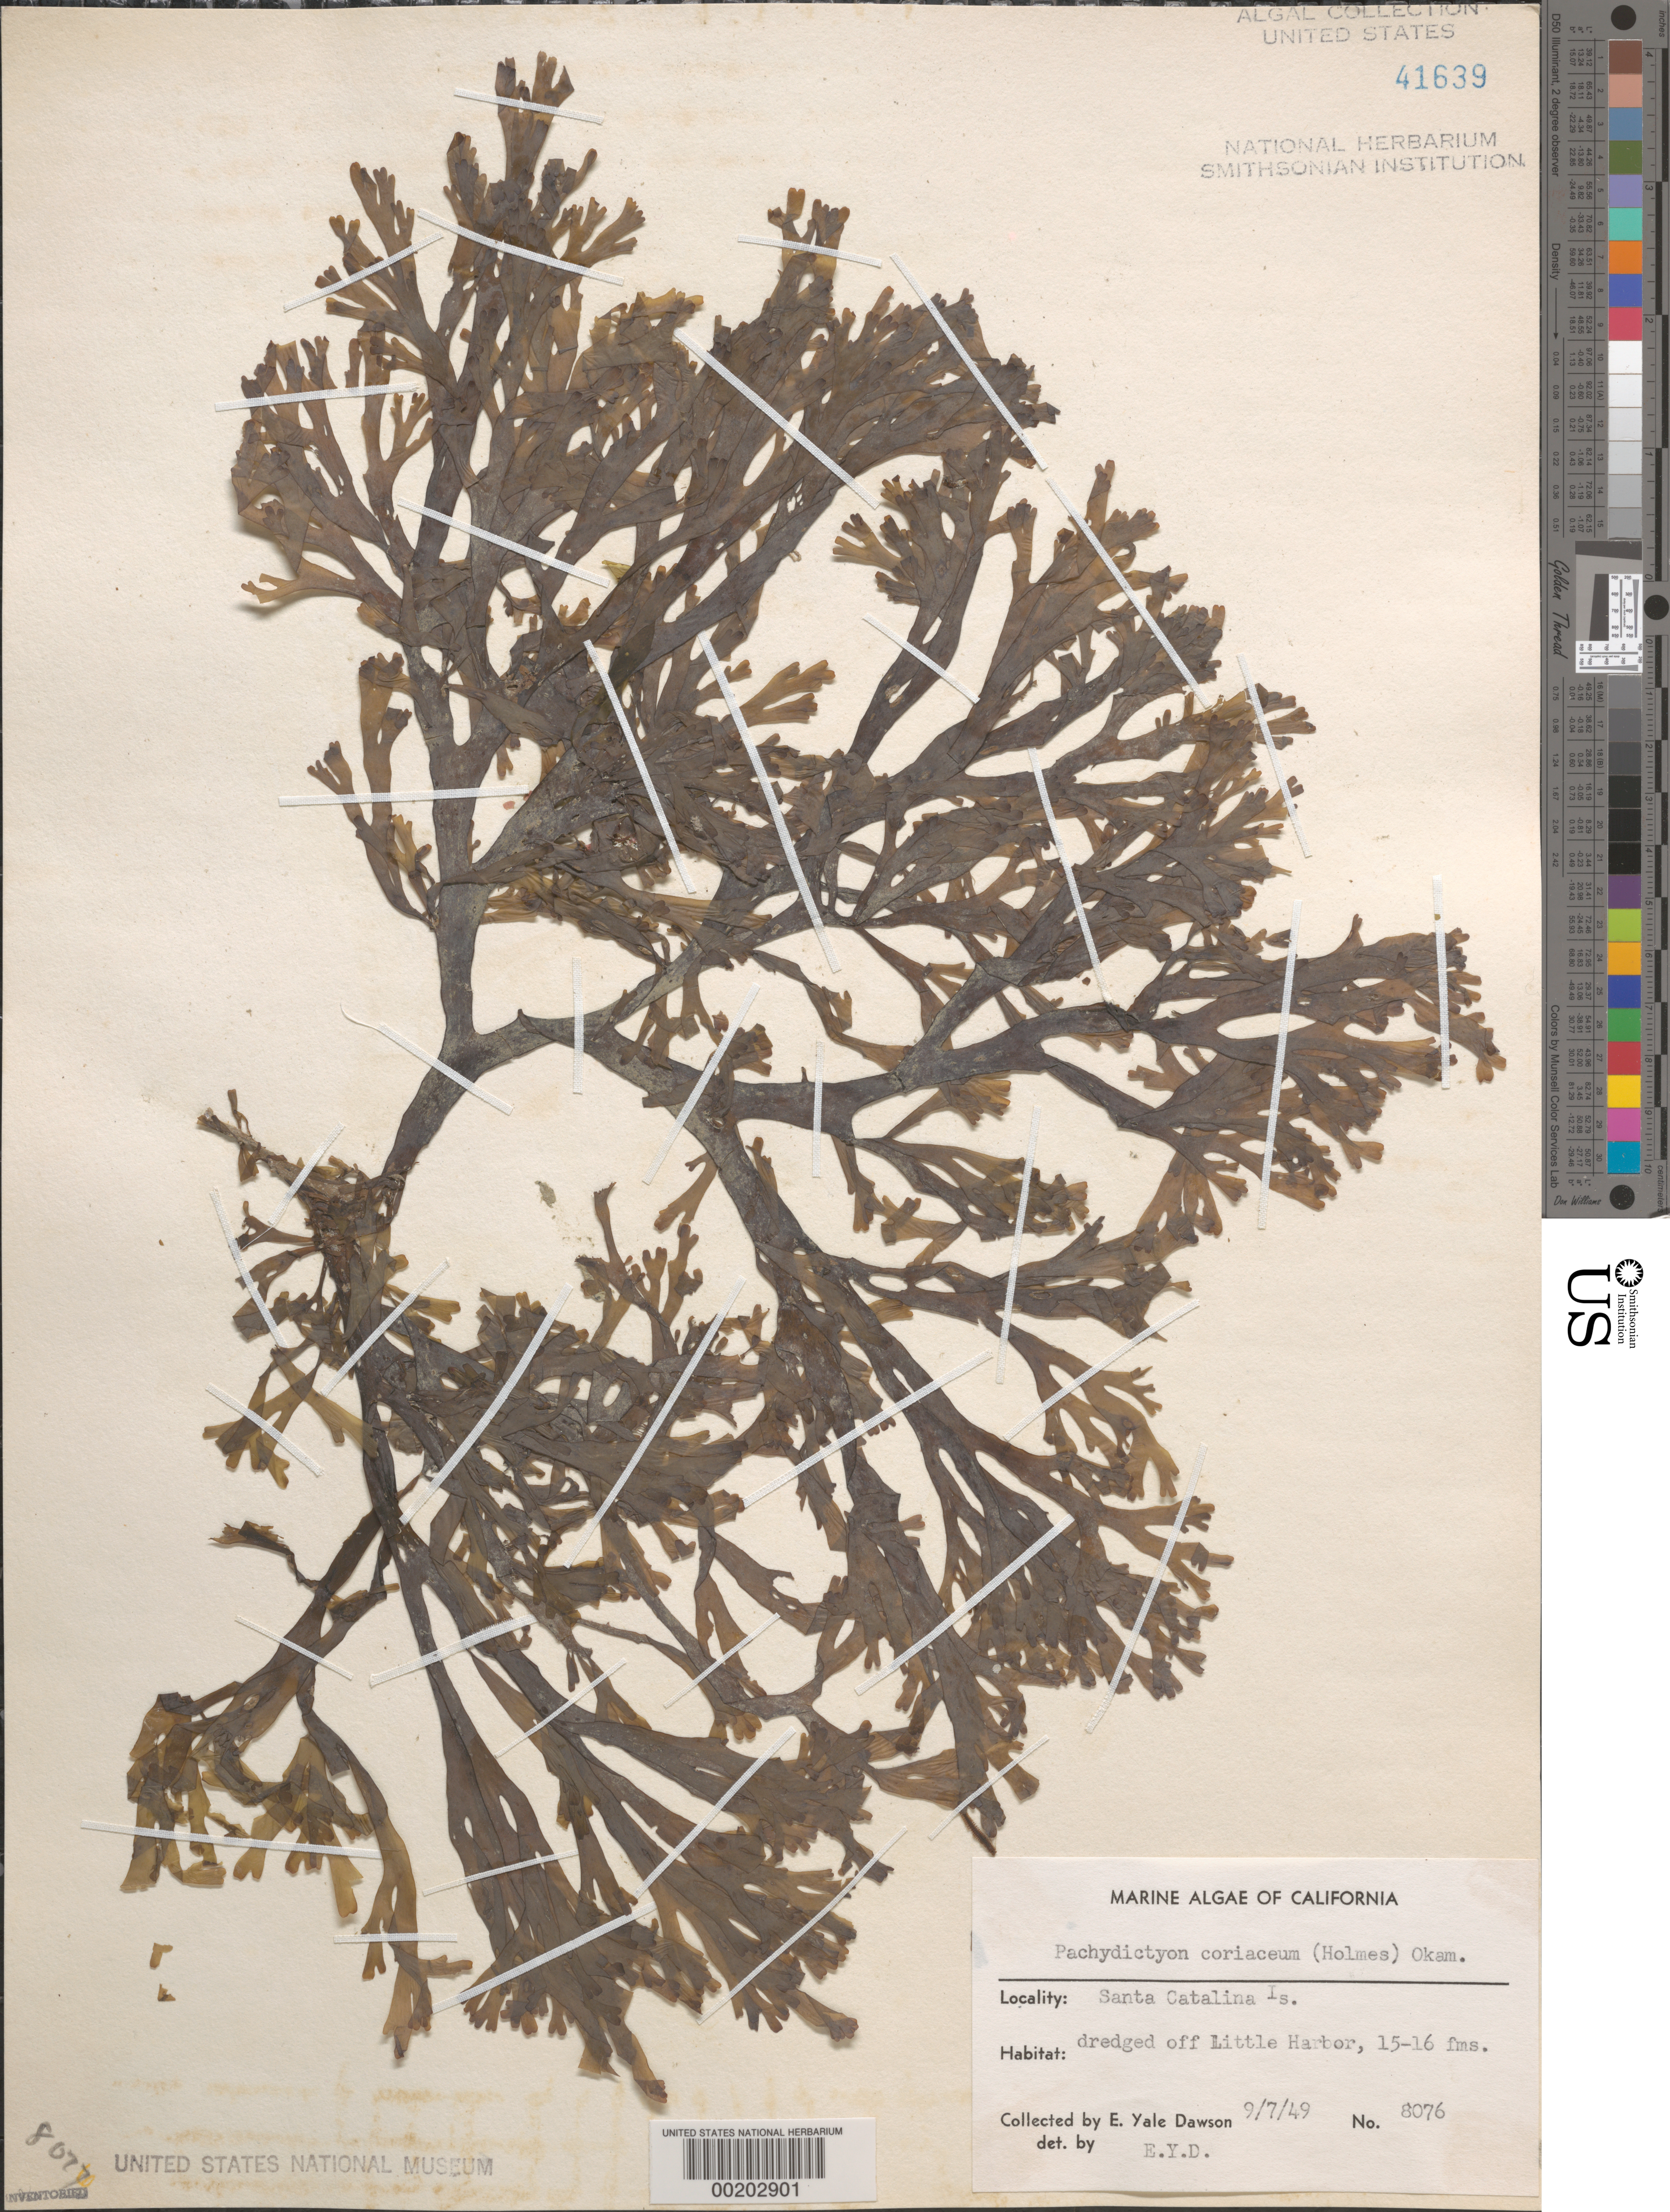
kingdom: Chromista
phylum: Ochrophyta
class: Phaeophyceae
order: Dictyotales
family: Dictyotaceae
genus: Pachydictyon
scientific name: Pachydictyon coriaceum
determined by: Dawson, E. Y.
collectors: E. Y. Dawson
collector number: EYD 8076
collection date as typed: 07 Sep 1949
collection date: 1949-09-07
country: United States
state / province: California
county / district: Los Angeles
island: Santa Catalina Island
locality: Off Little Harbor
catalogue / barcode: US 41639